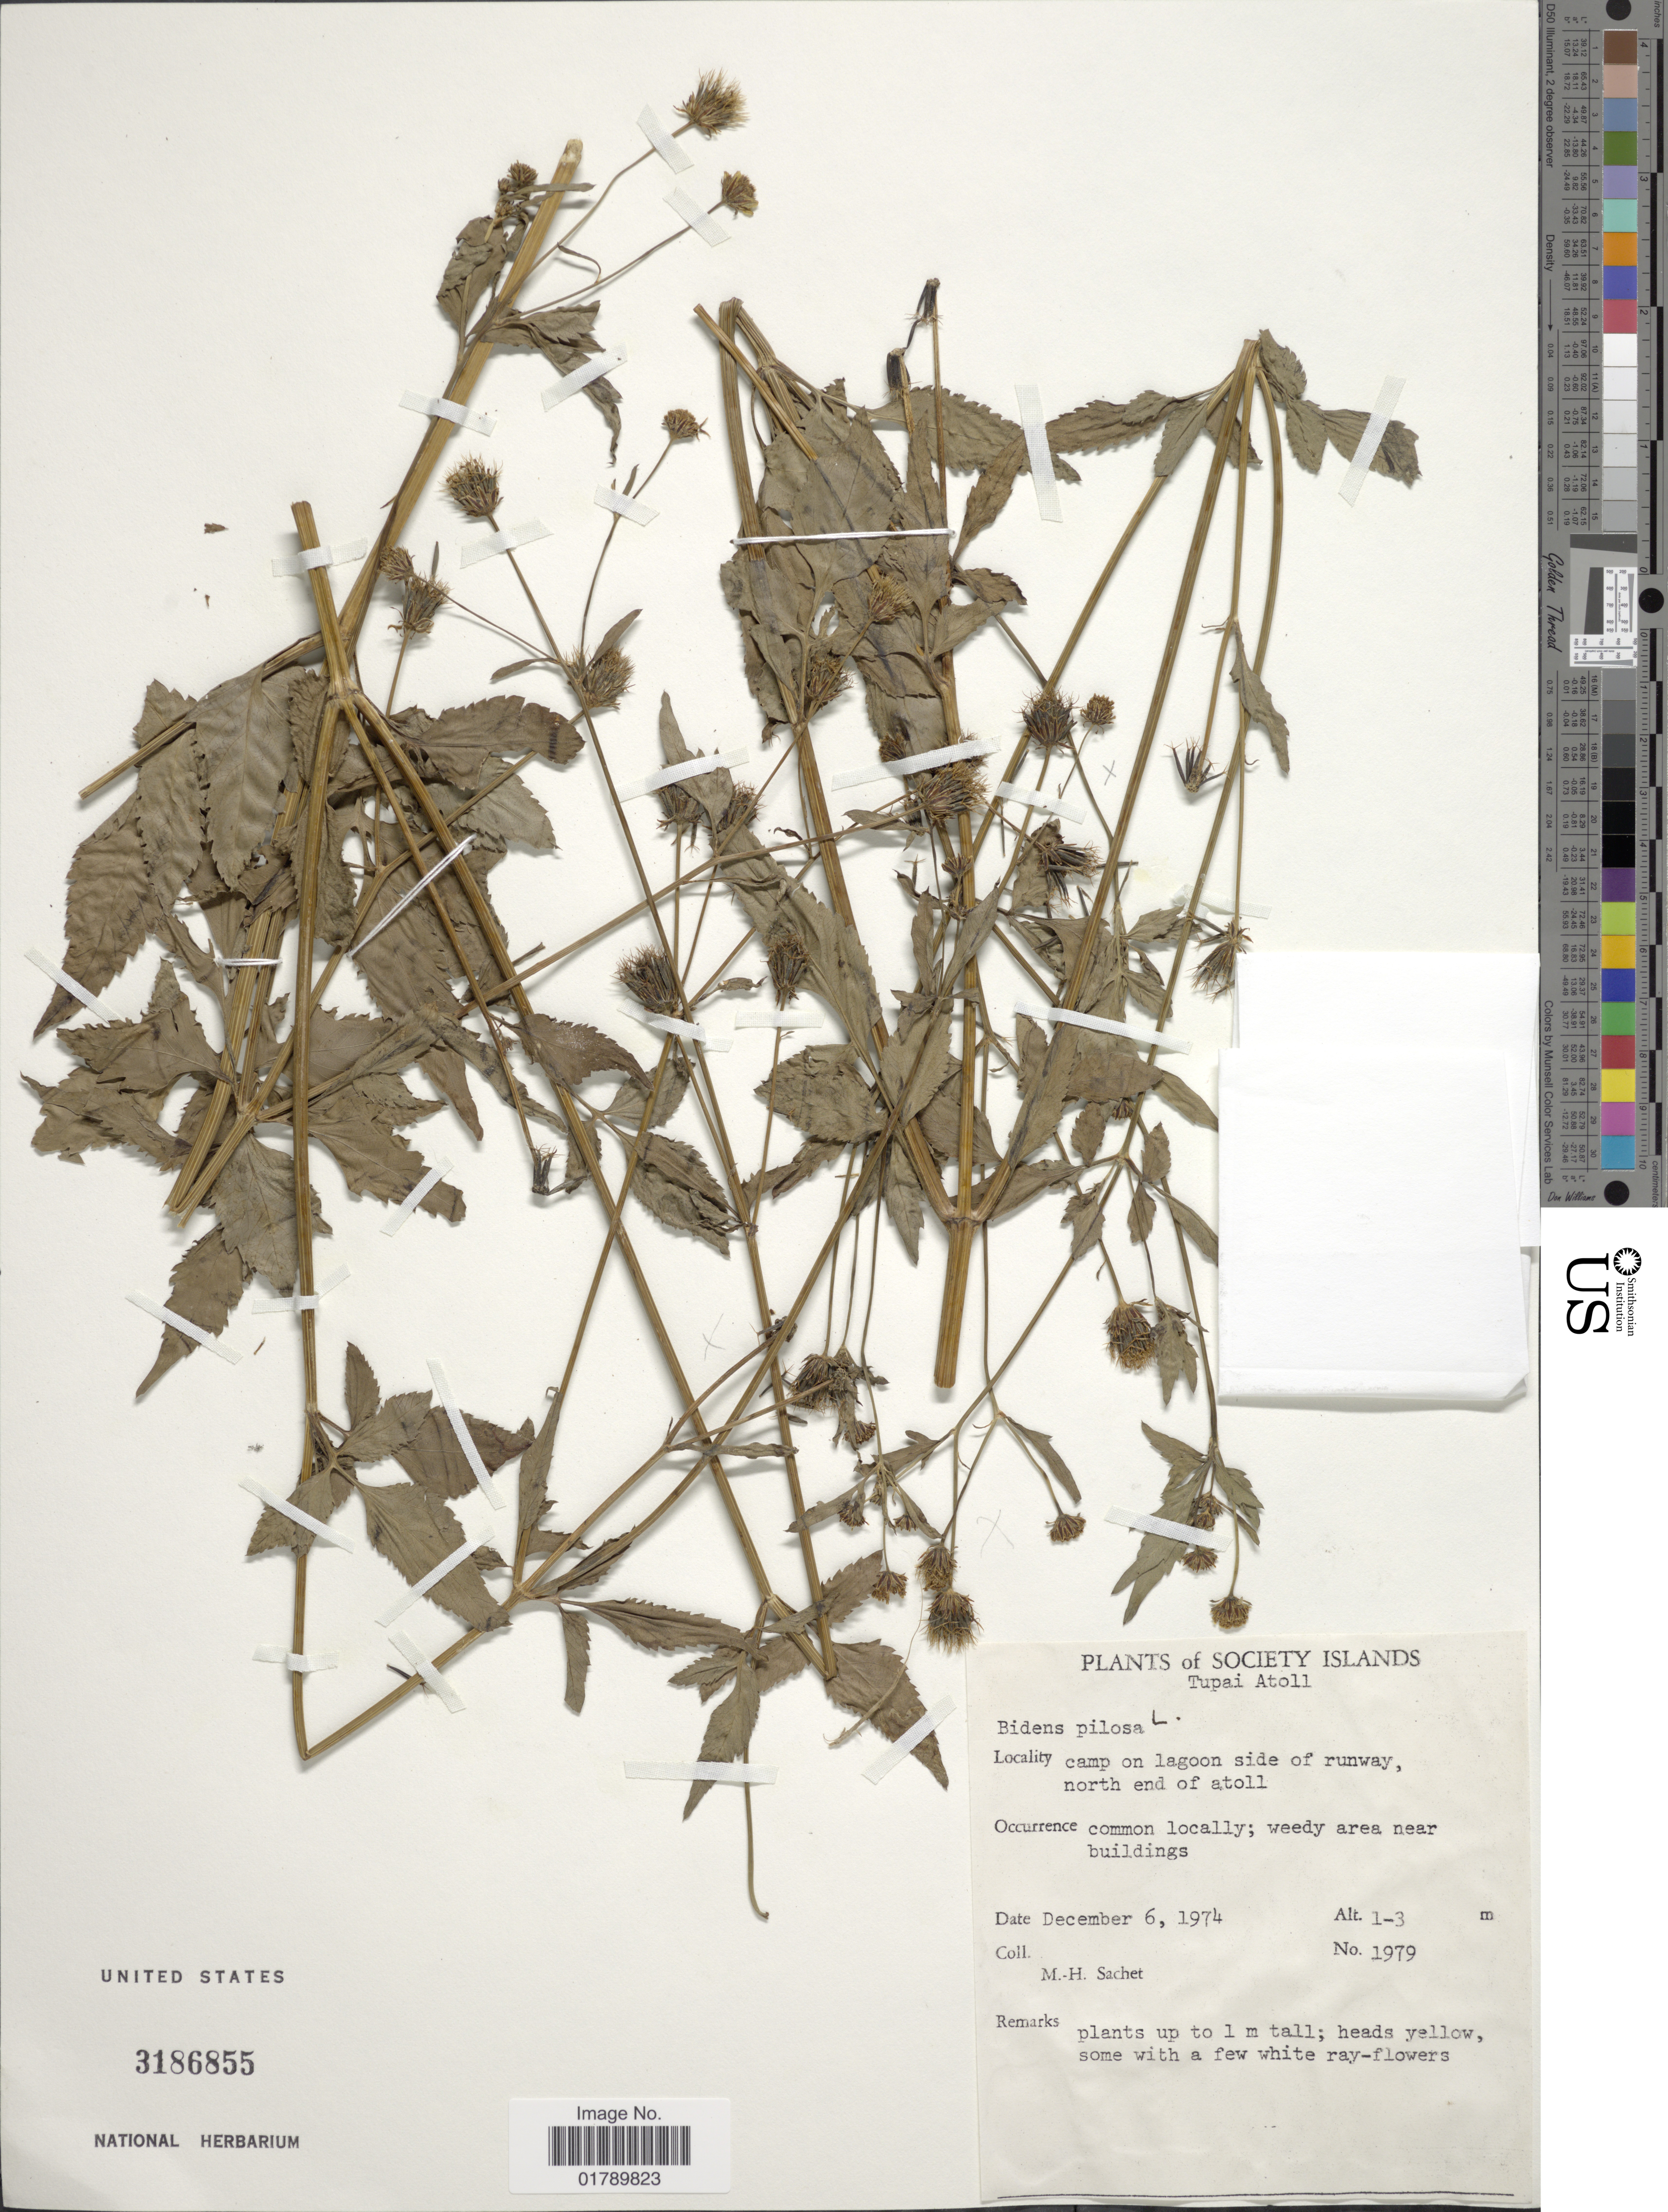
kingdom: Plantae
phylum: Tracheophyta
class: Magnoliopsida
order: Asterales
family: Asteraceae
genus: Bidens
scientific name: Bidens pilosa var. pilosa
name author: L.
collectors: M.-H. Sachet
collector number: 1979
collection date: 1974-12-06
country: French Polynesia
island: Tupai Atoll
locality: Tupai Atoll. camp on lagoon side of runway, north wend of atoll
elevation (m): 1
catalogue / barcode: US 3186855